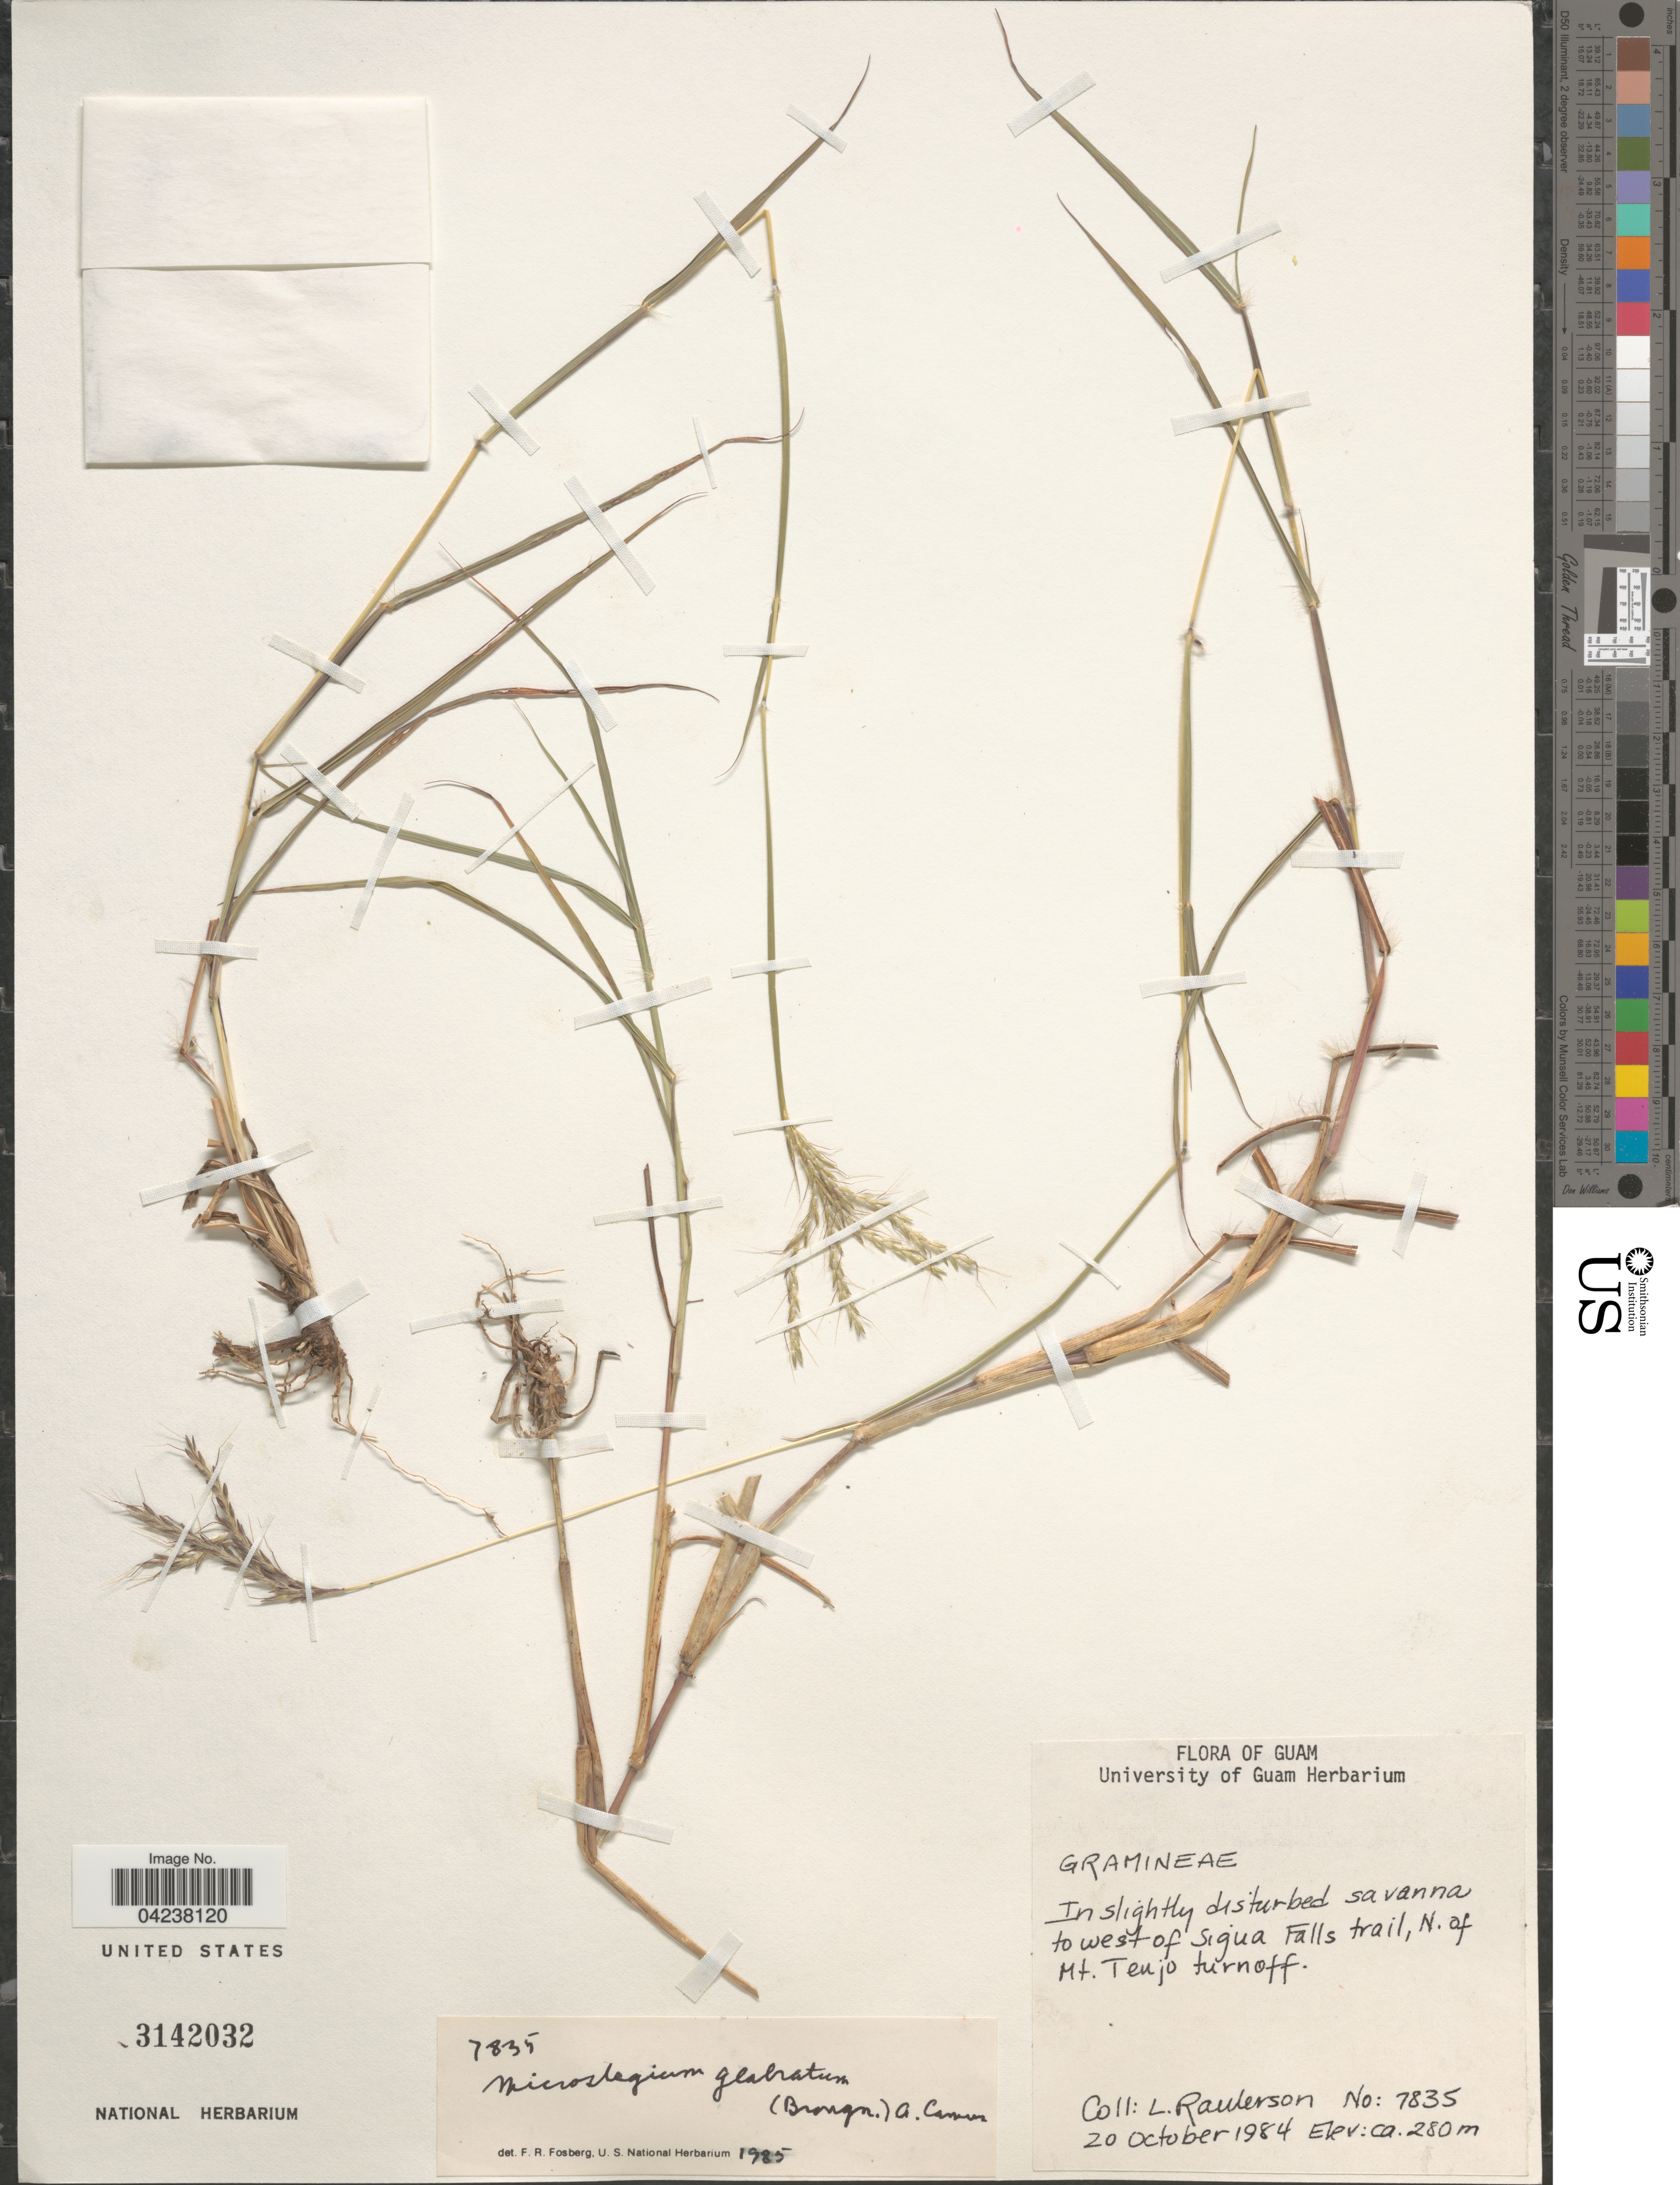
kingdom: Plantae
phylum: Tracheophyta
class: Liliopsida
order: Poales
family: Poaceae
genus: Microstegium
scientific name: Microstegium glabratum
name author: (Trin.) Camus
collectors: L. Raulerson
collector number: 7835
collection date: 1984-10-20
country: Guam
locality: In slightly disturbed savanna to west of Sigua Falls trail, N. of Mt. Tenjo turnoff.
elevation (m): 280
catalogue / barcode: US 3142032